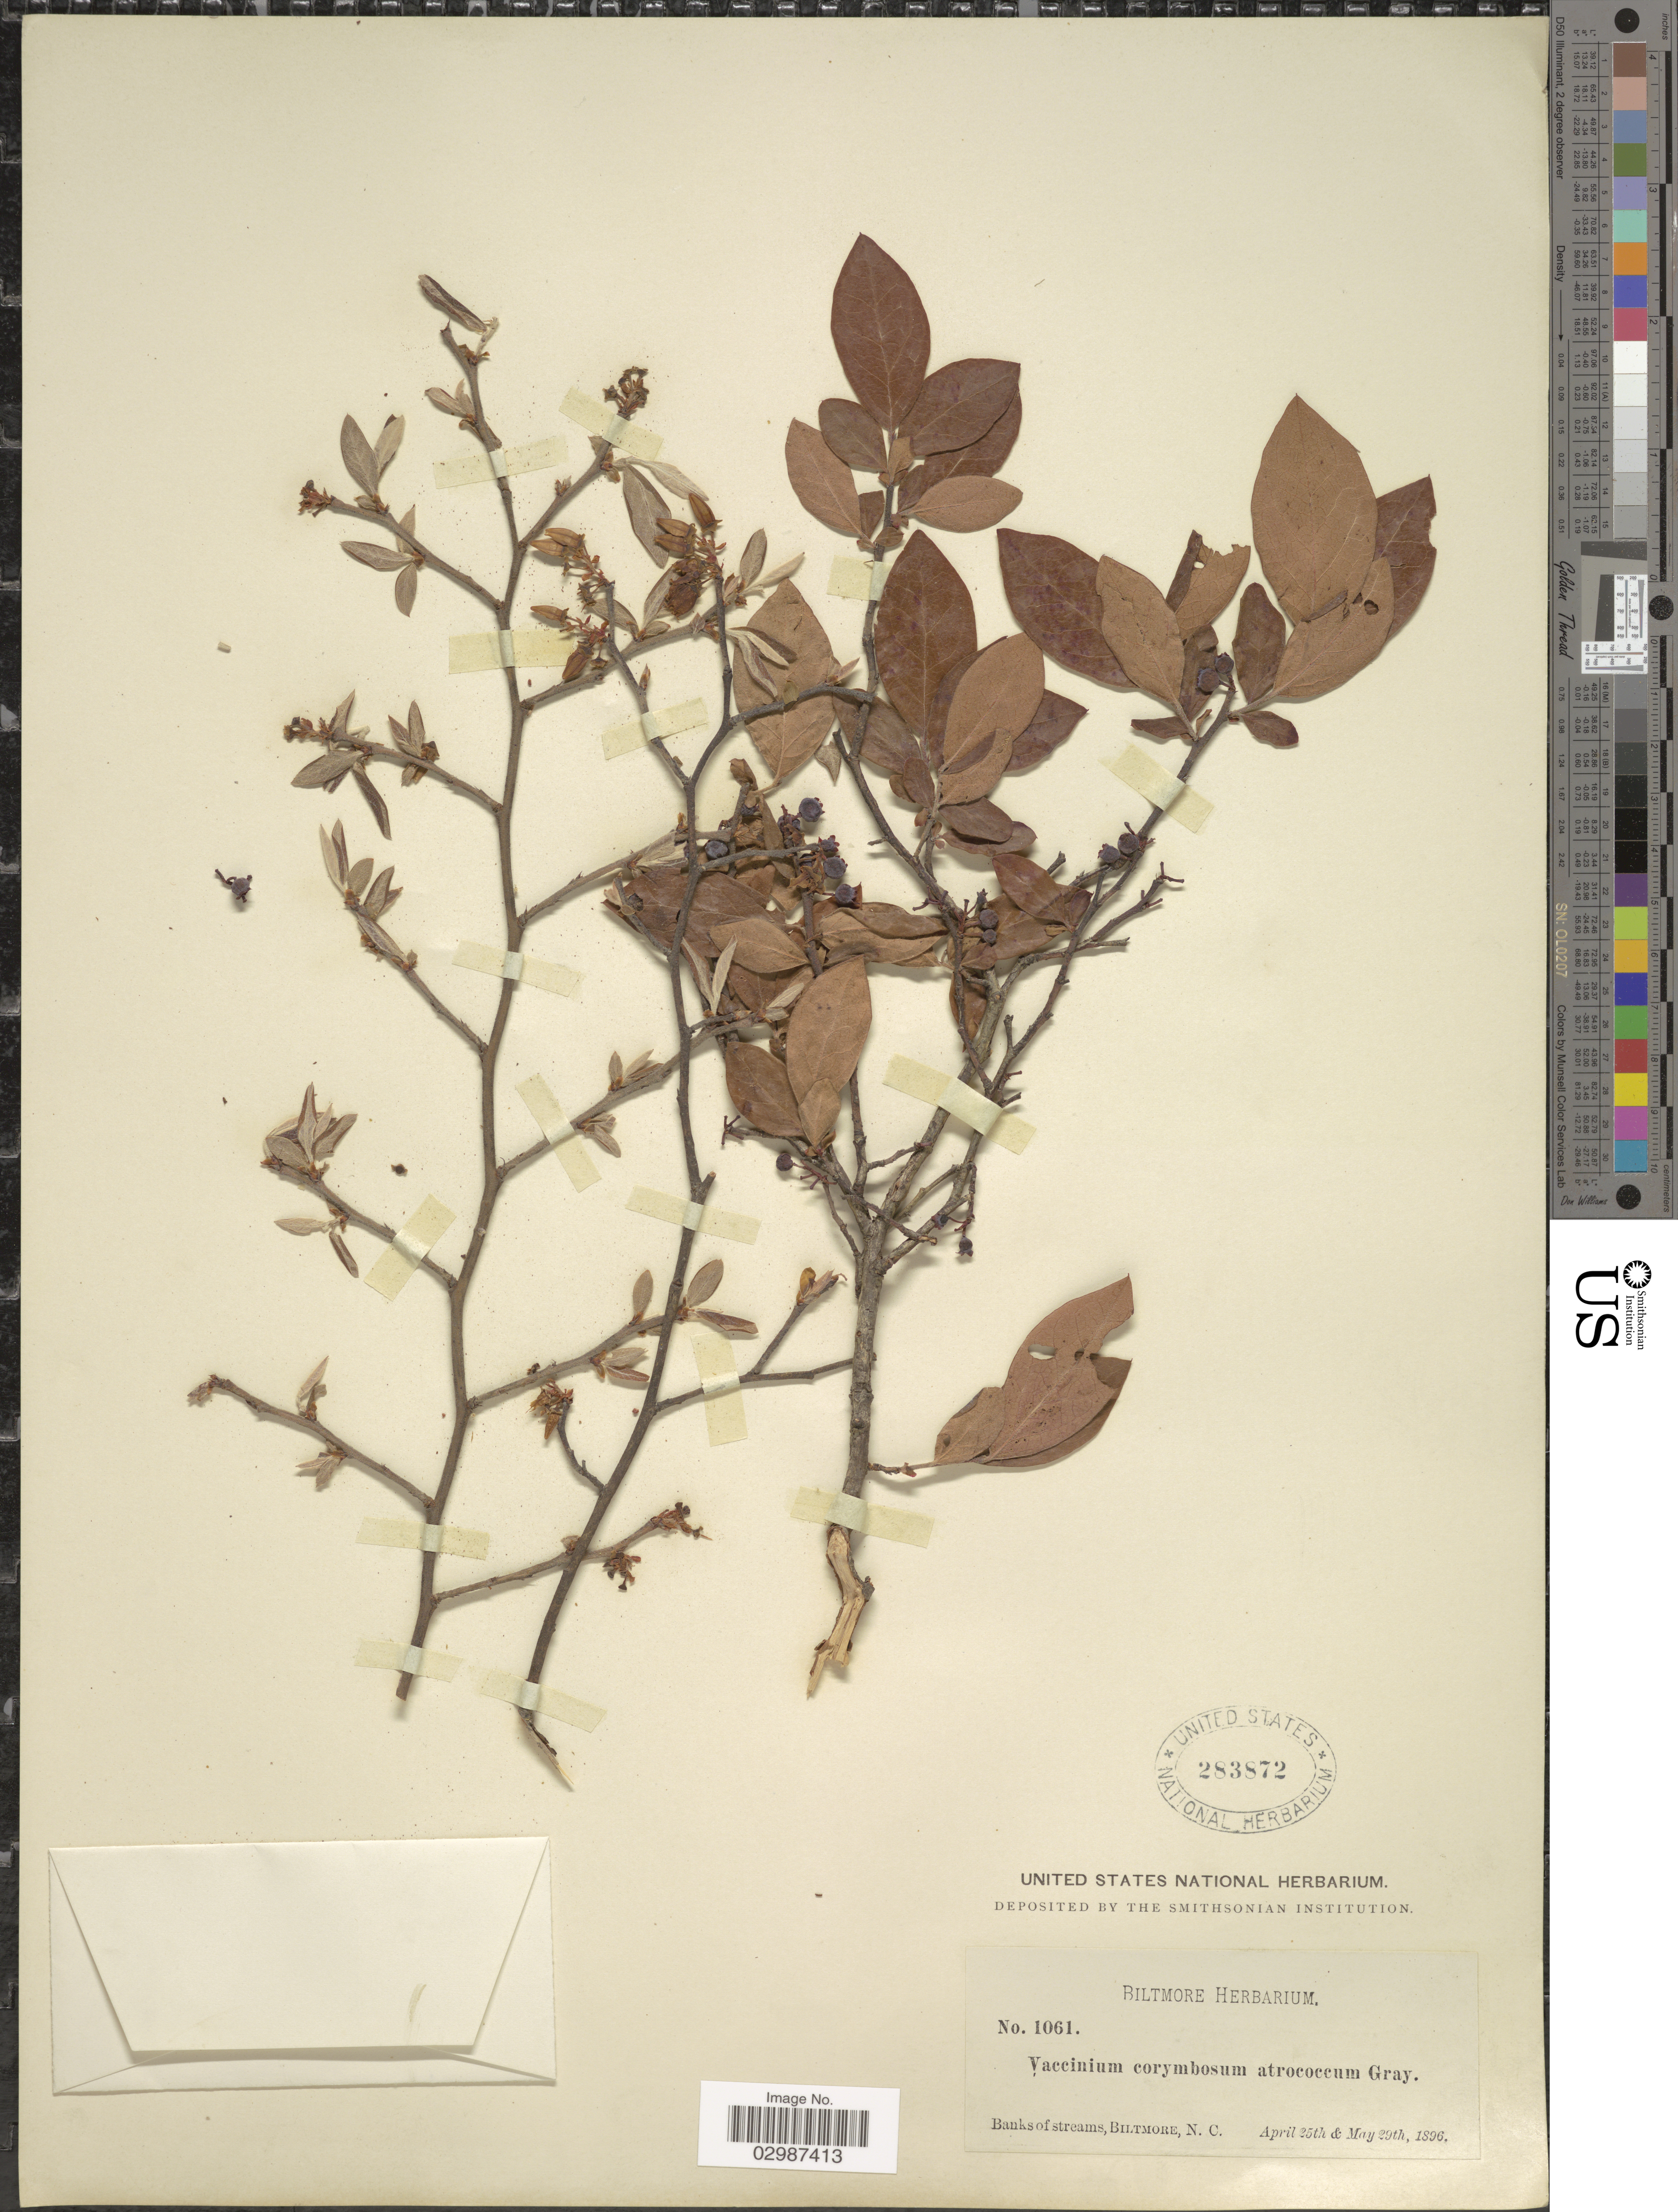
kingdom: Plantae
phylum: Tracheophyta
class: Magnoliopsida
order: Ericales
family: Ericaceae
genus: Vaccinium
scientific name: Vaccinium atrococcum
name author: (A. Gray) A. Heller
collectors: ex herb. Biltmore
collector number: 1061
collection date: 1896-04-25/1896-05-29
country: United States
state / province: North Carolina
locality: Banks of streams, Biltmore.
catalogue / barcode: US 283872